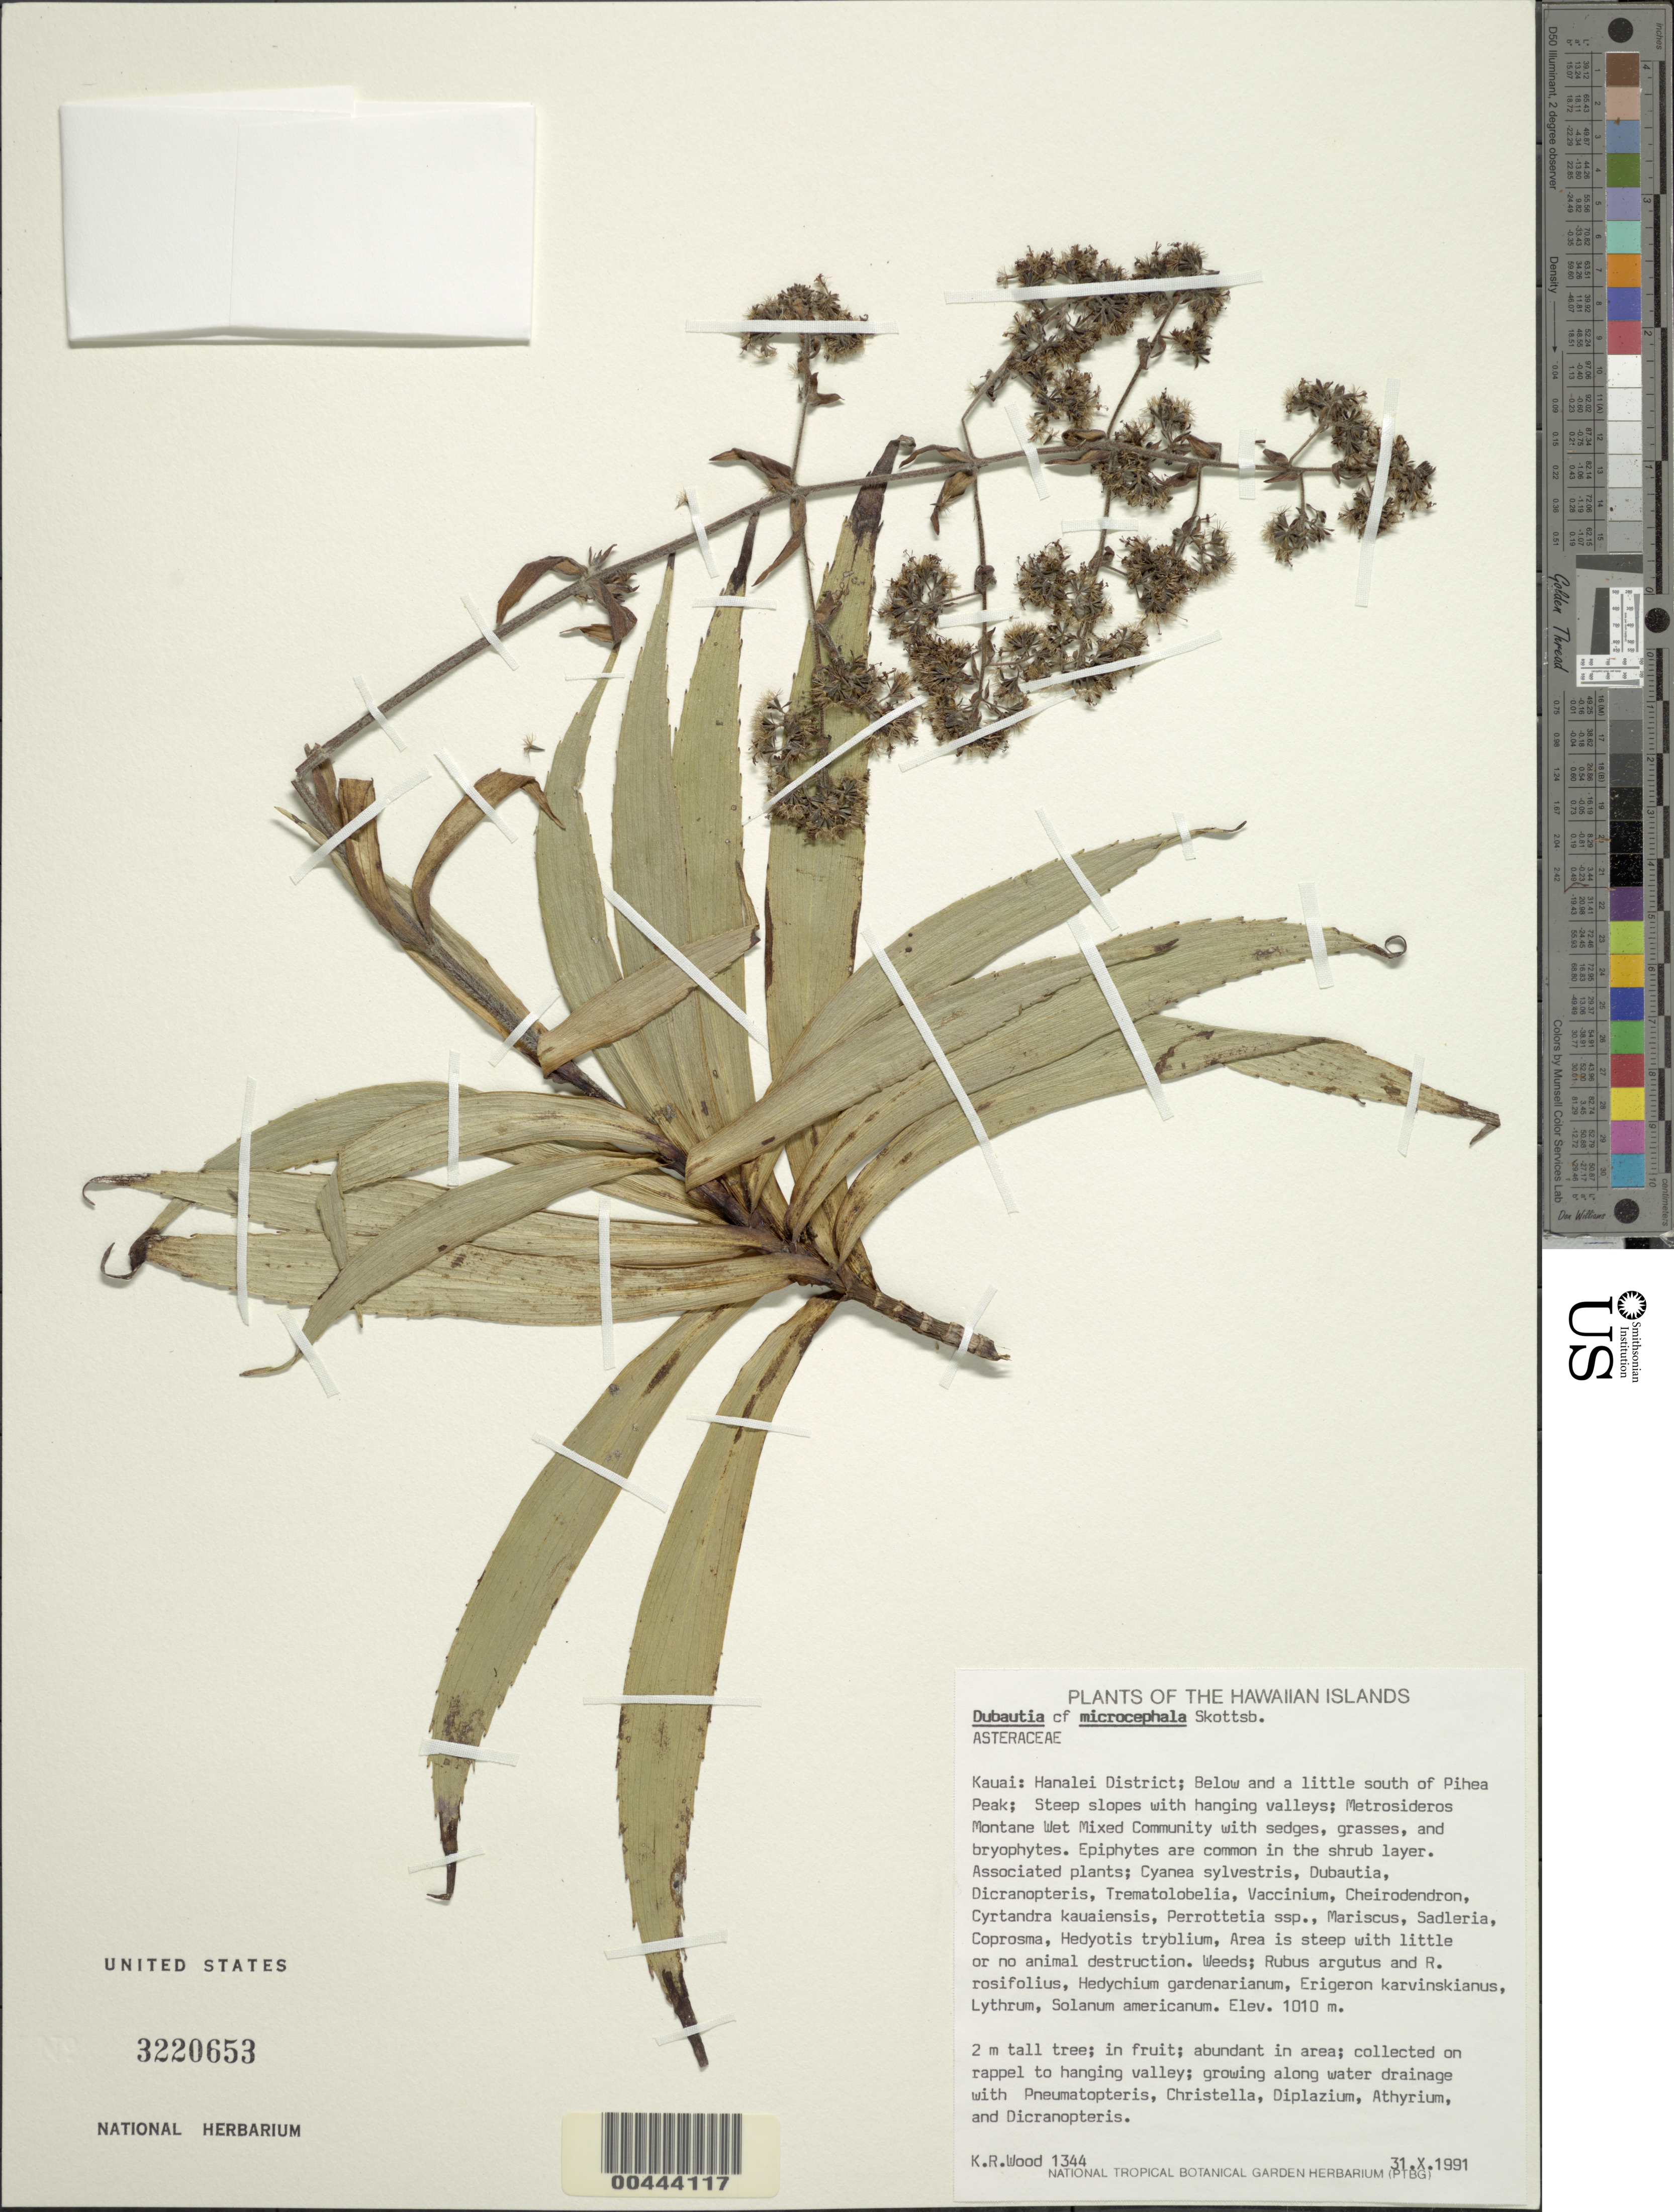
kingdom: Plantae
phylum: Tracheophyta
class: Magnoliopsida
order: Asterales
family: Asteraceae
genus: Dubautia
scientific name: Dubautia microcephala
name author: Skottsb.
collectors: K. R. Wood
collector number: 1344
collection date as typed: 31 Oct 1991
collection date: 1991-10-31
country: United States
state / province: Hawaii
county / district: Kauai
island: Kaua'i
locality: Hanalei District, below and a little S of Pihea Peak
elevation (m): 1010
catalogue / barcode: US 3220653